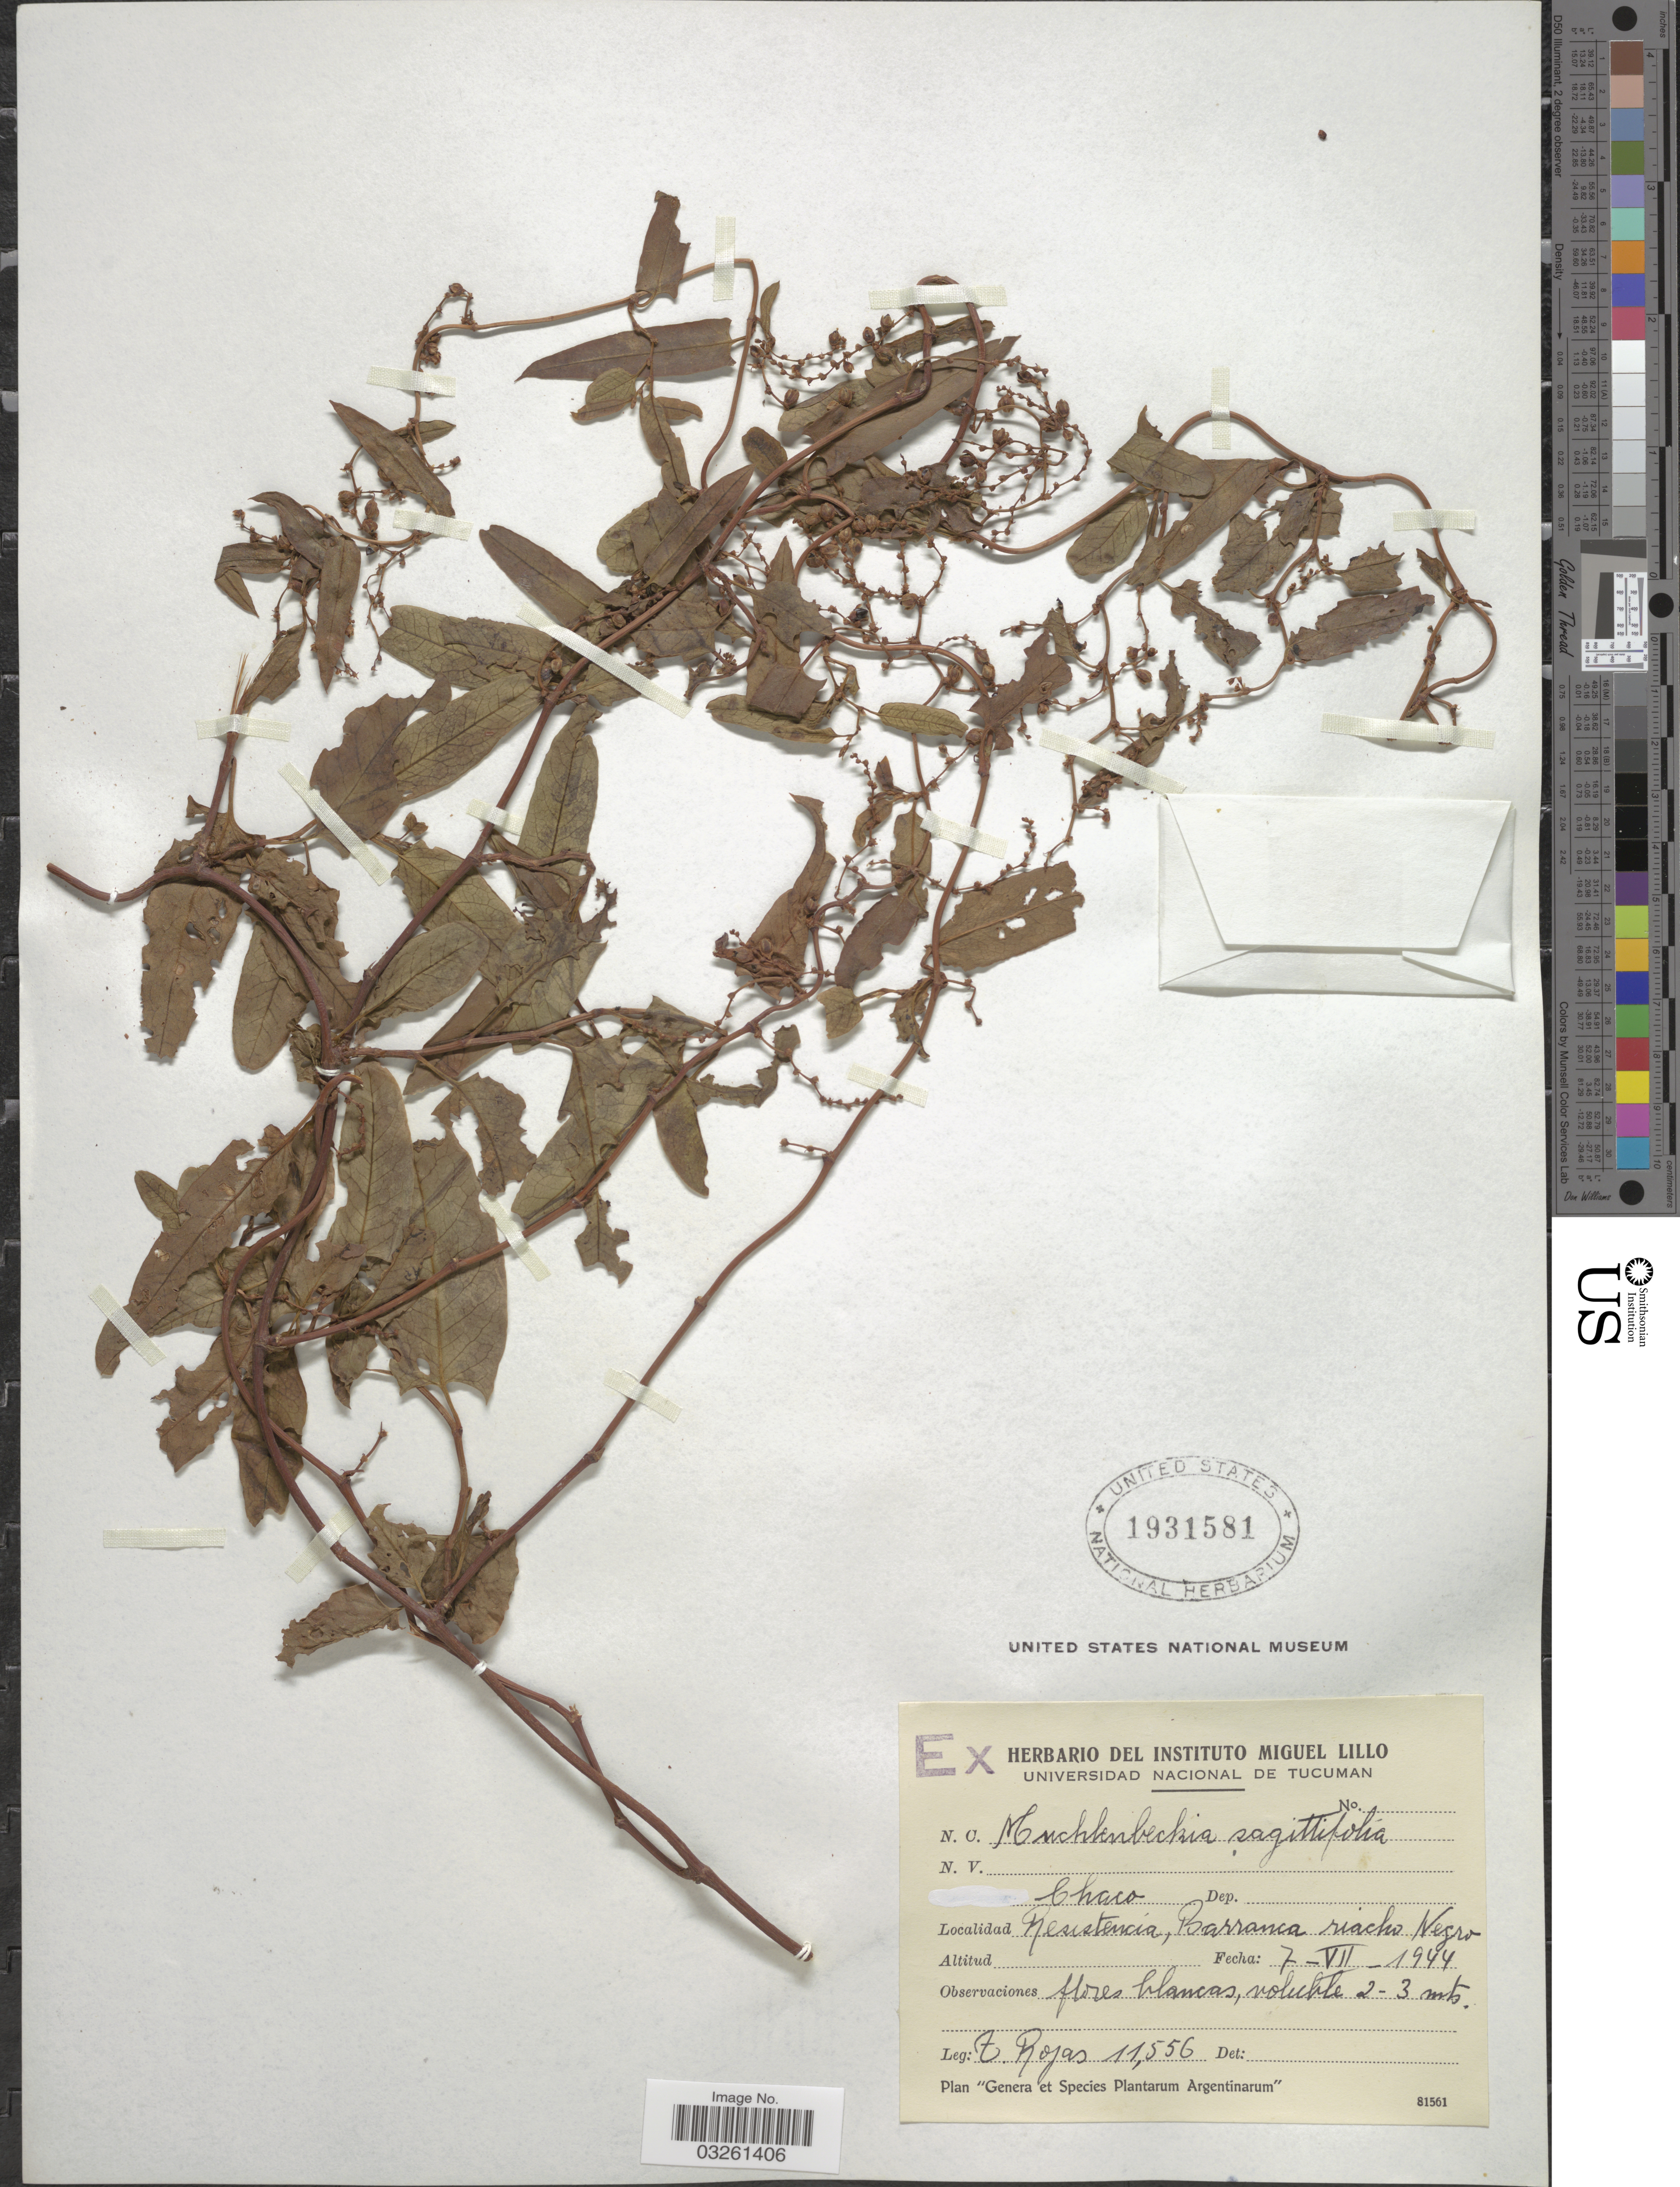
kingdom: Plantae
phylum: Tracheophyta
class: Magnoliopsida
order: Caryophyllales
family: Polygonaceae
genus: Muehlenbeckia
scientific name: Muehlenbeckia sagittifolia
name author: (Ortega) Meisn.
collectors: T. Rojas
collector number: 11556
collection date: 1944-07-07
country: Argentina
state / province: Chaco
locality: Resistencia, Barranca riacho Negro.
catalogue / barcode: US 1931581